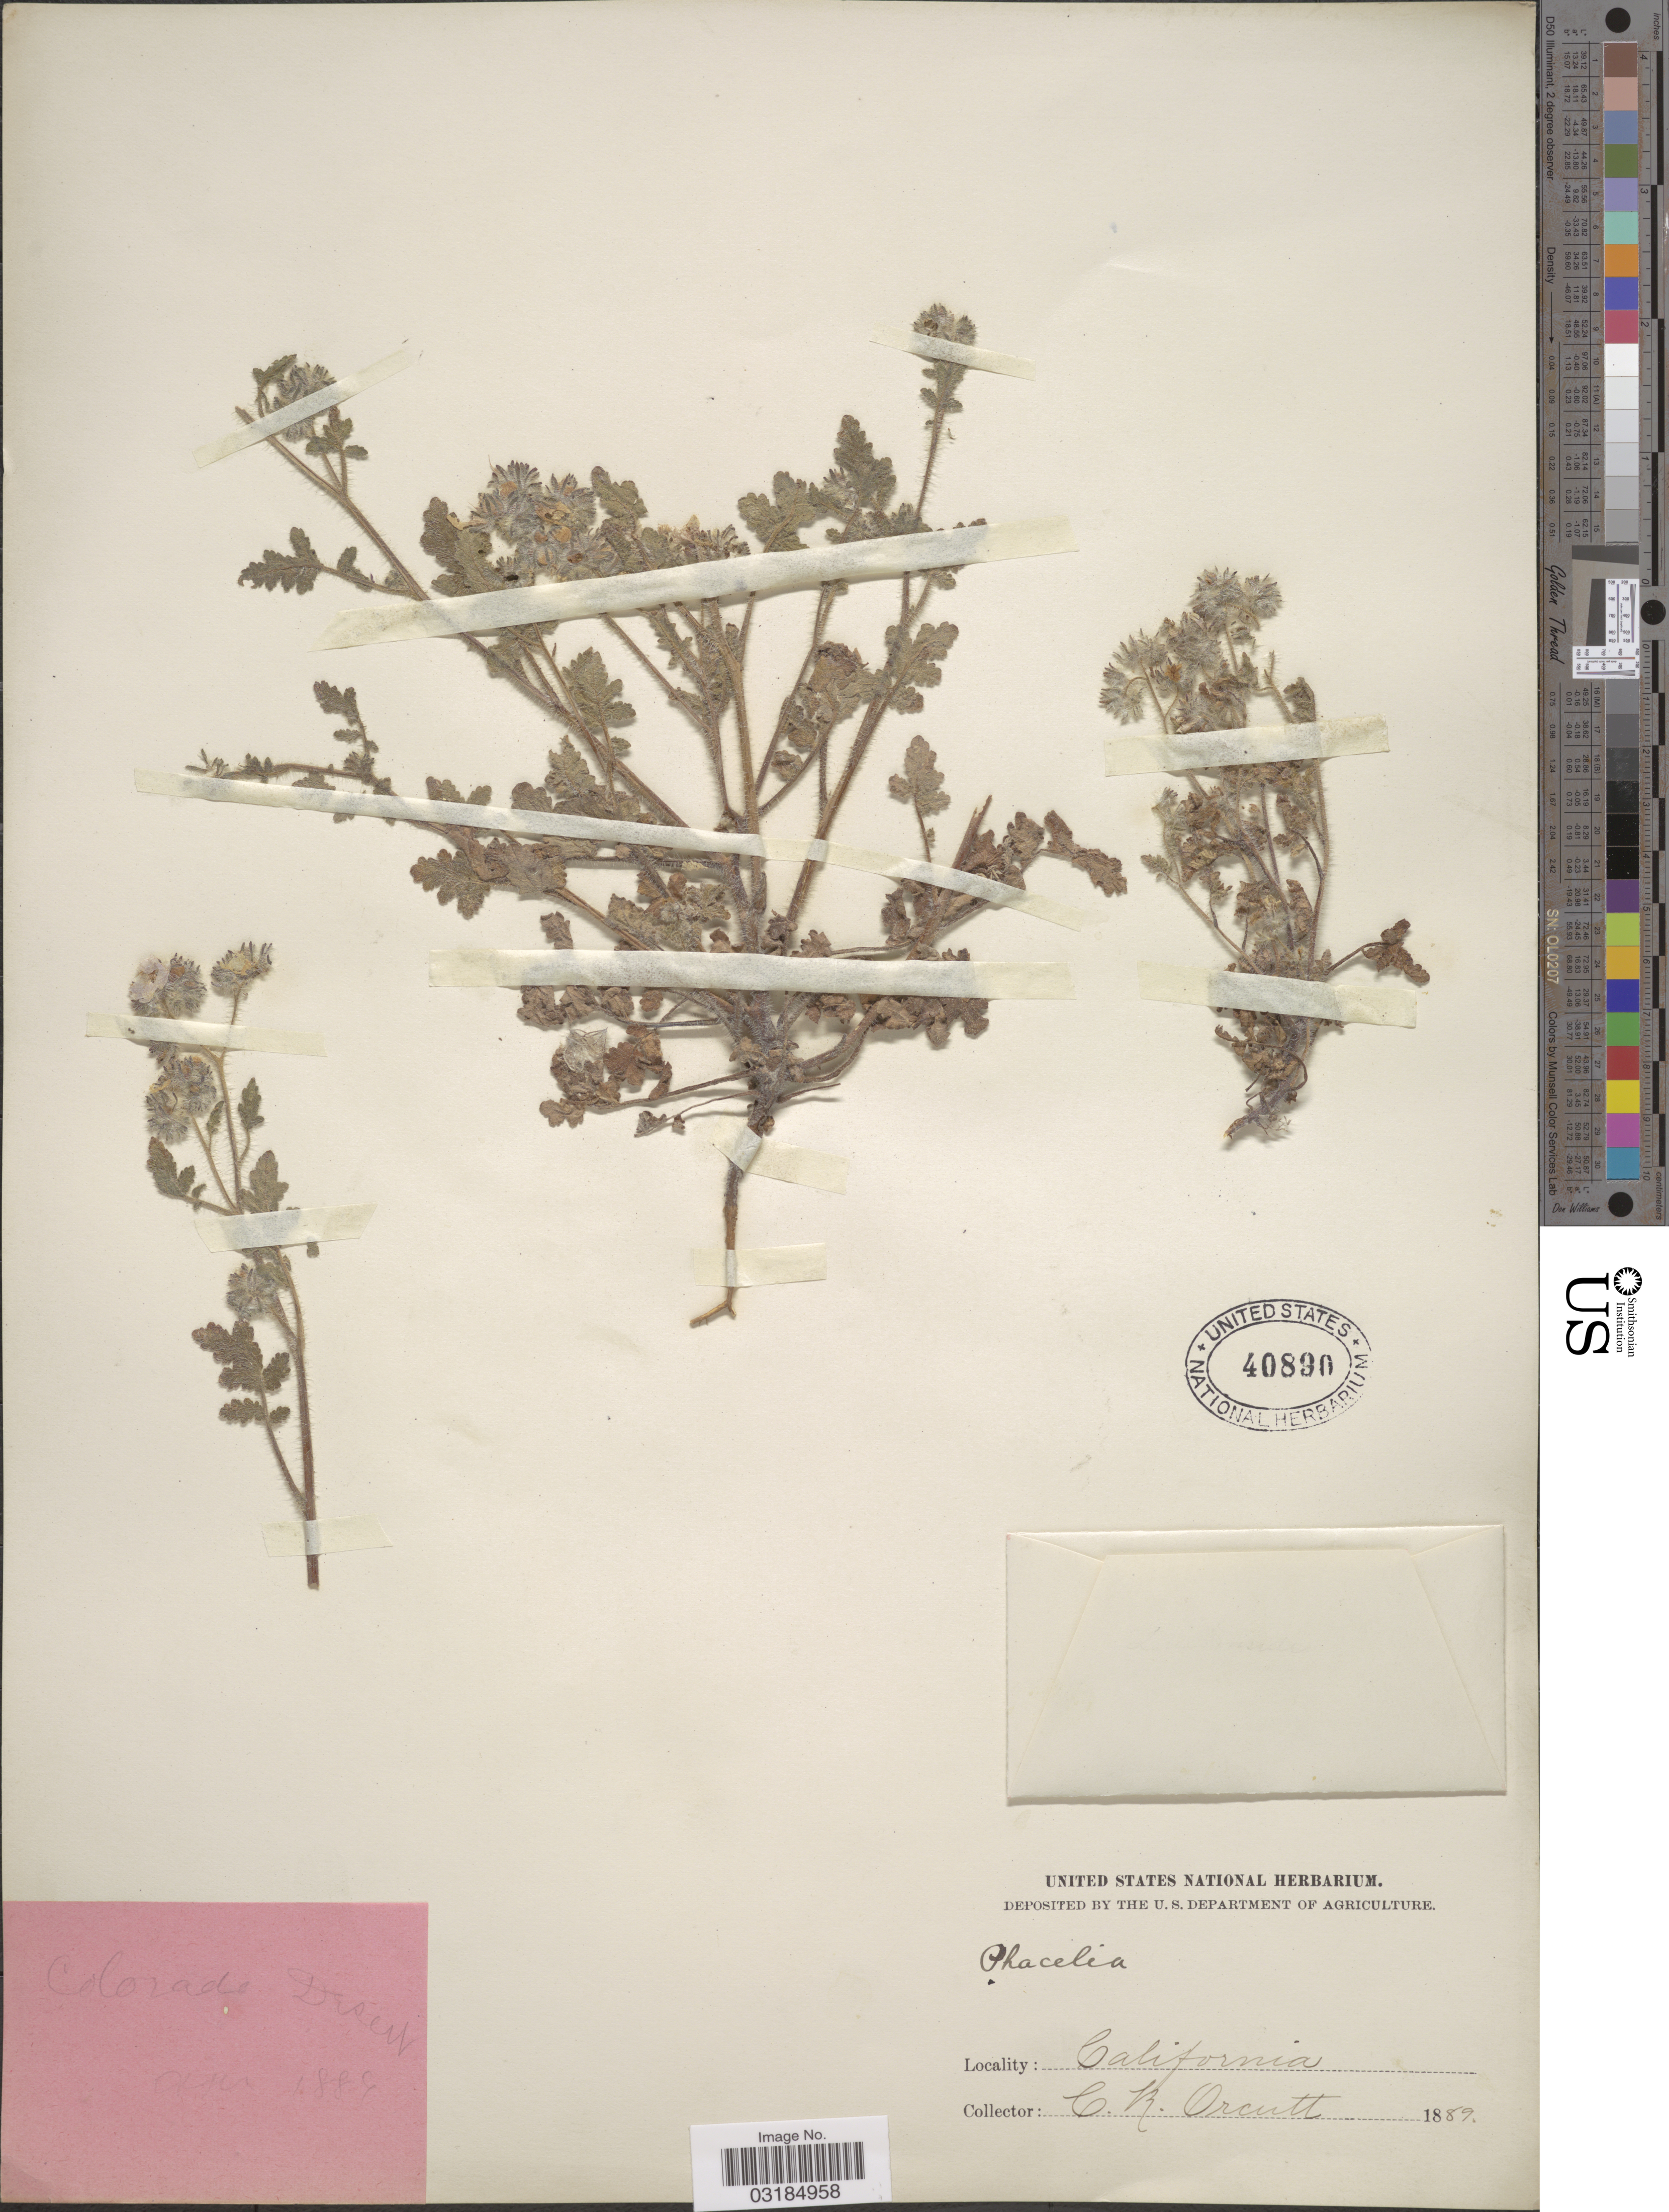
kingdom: Plantae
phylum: Tracheophyta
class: Magnoliopsida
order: Boraginales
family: Hydrophyllaceae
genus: Phacelia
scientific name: Phacelia cicutaria var. hispida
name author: (A. Gray) J.T. Howell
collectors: C. R. Orcutt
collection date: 1889-04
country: United States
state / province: California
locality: Colorado Desert.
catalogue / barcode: US 40890